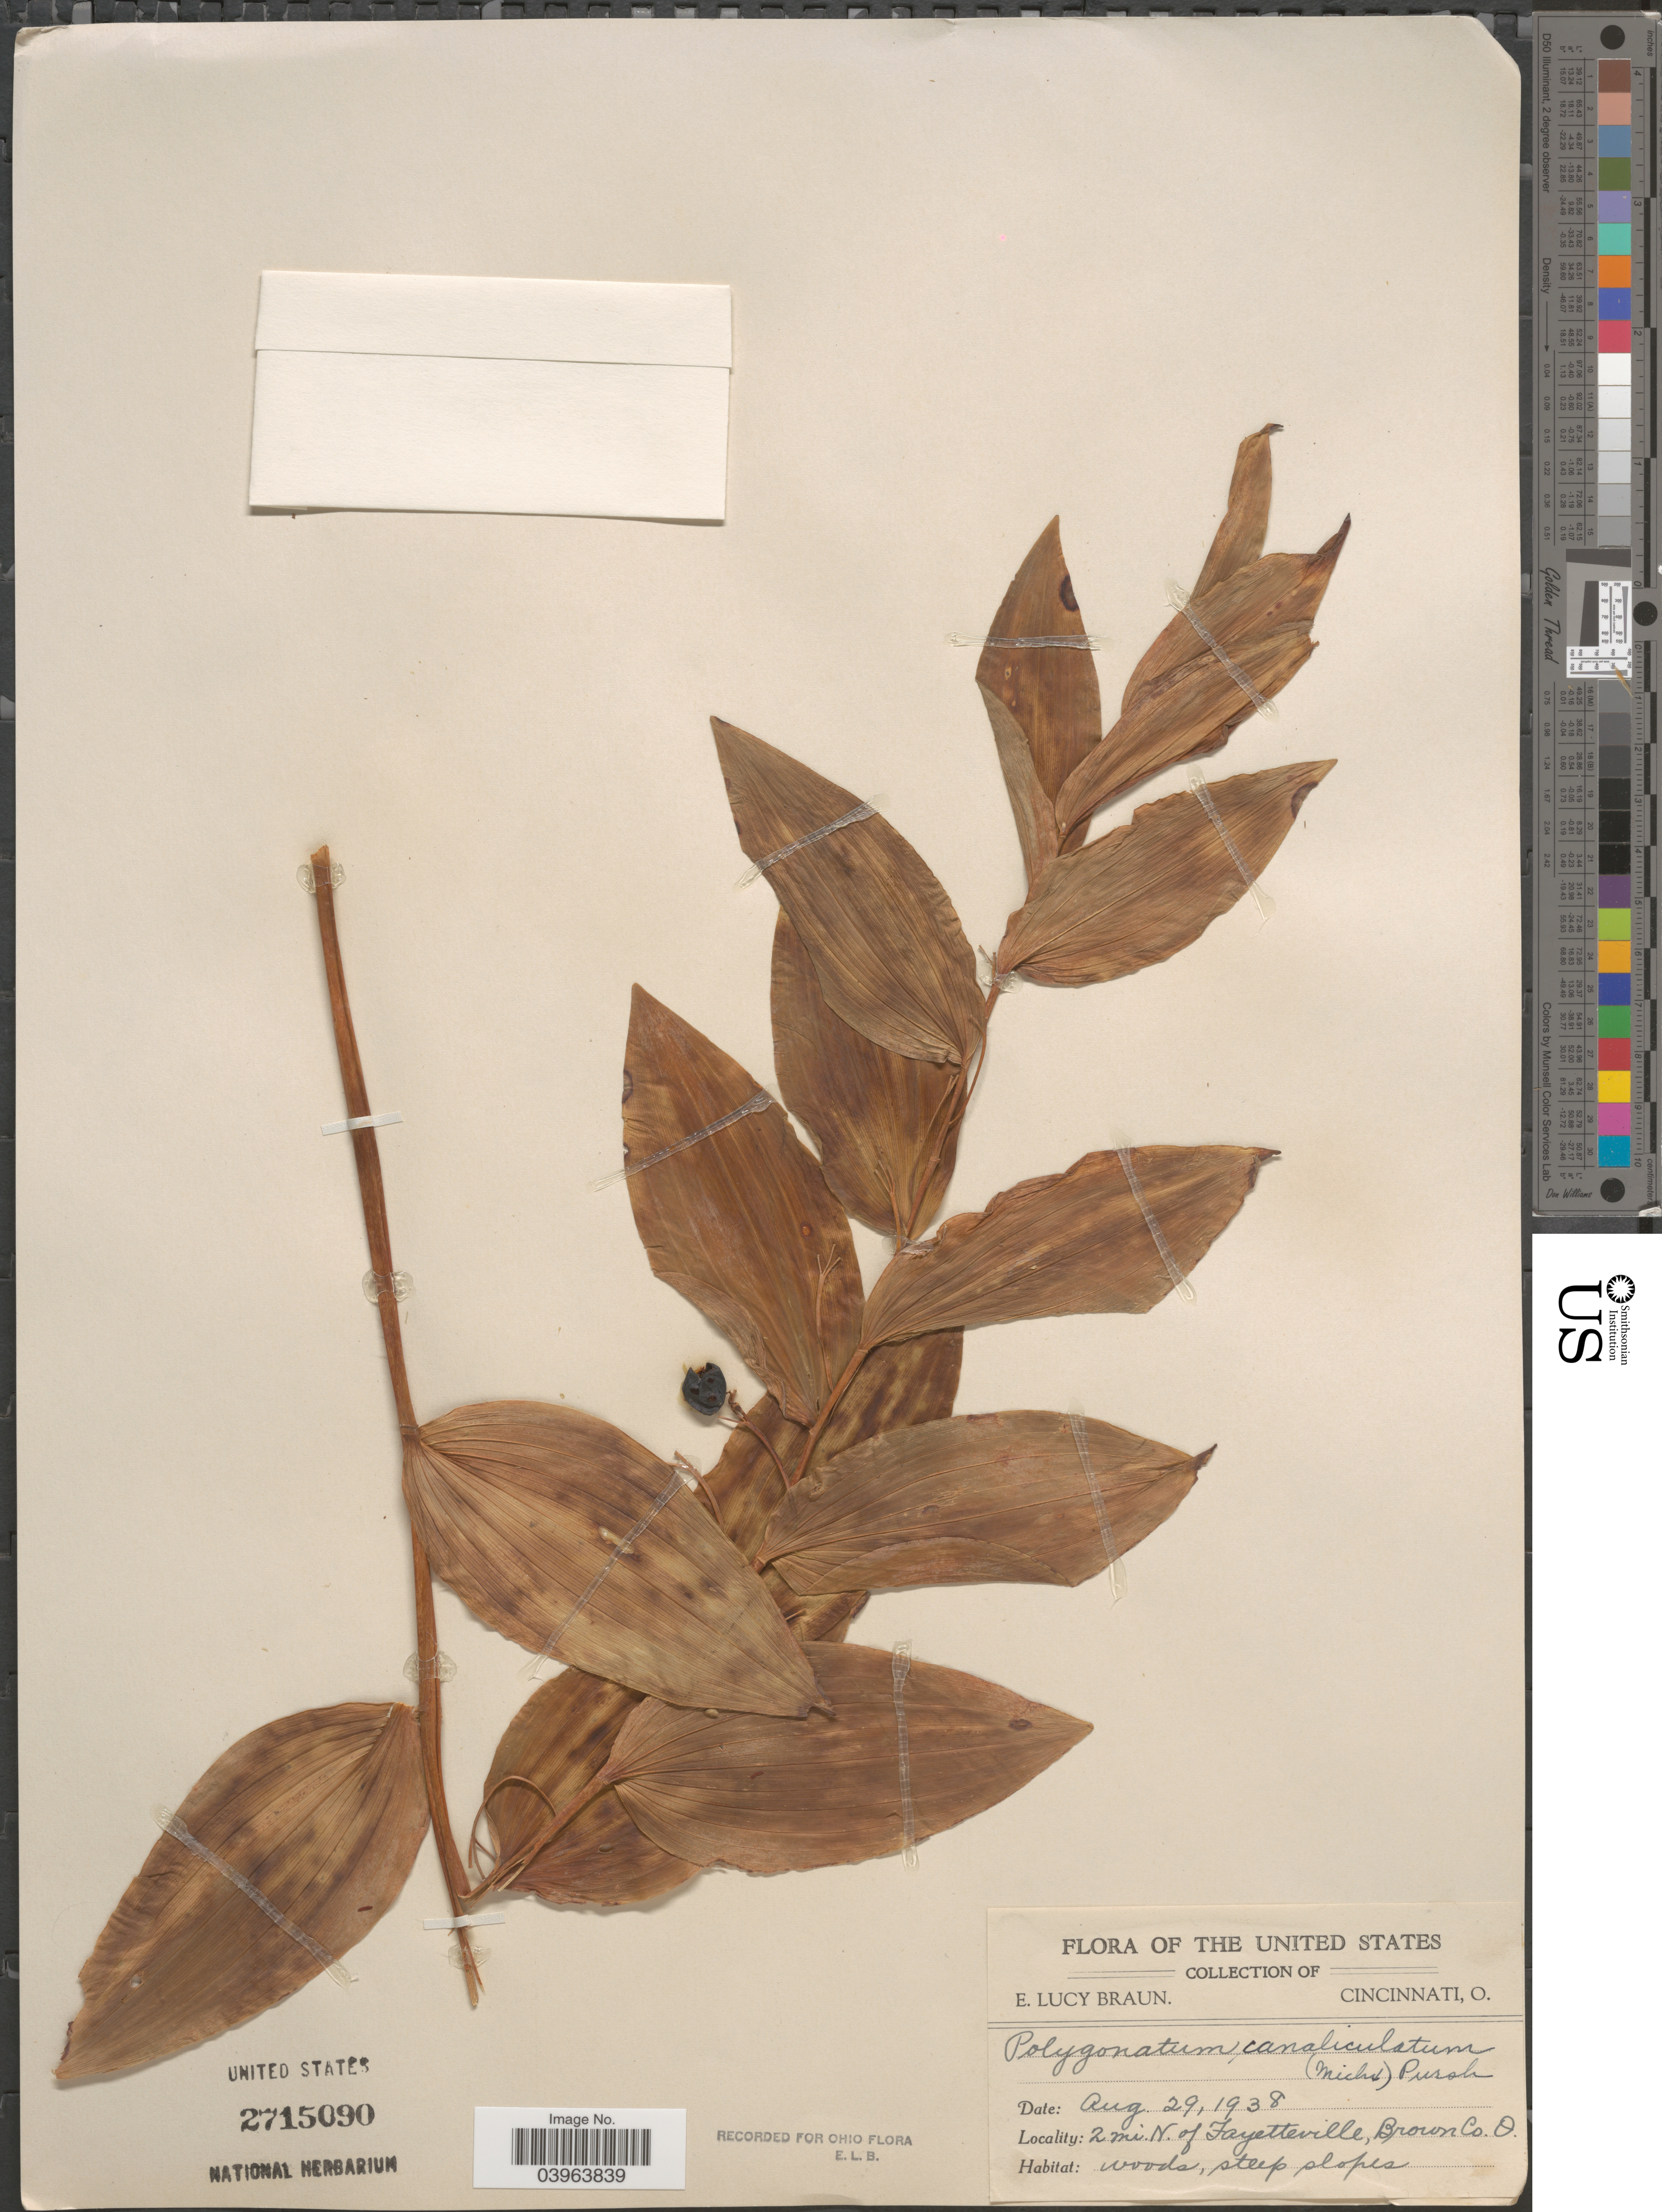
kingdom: Plantae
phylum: Tracheophyta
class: Liliopsida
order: Asparagales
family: Asparagaceae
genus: Polygonatum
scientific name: Polygonatum commutatum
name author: (Schult. f.) A. Dietr.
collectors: E. L. Braun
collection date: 1938-08-29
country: United States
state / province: Ohio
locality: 2 mi. N. of Fayetteville, Brown Co.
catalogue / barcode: US 2715090